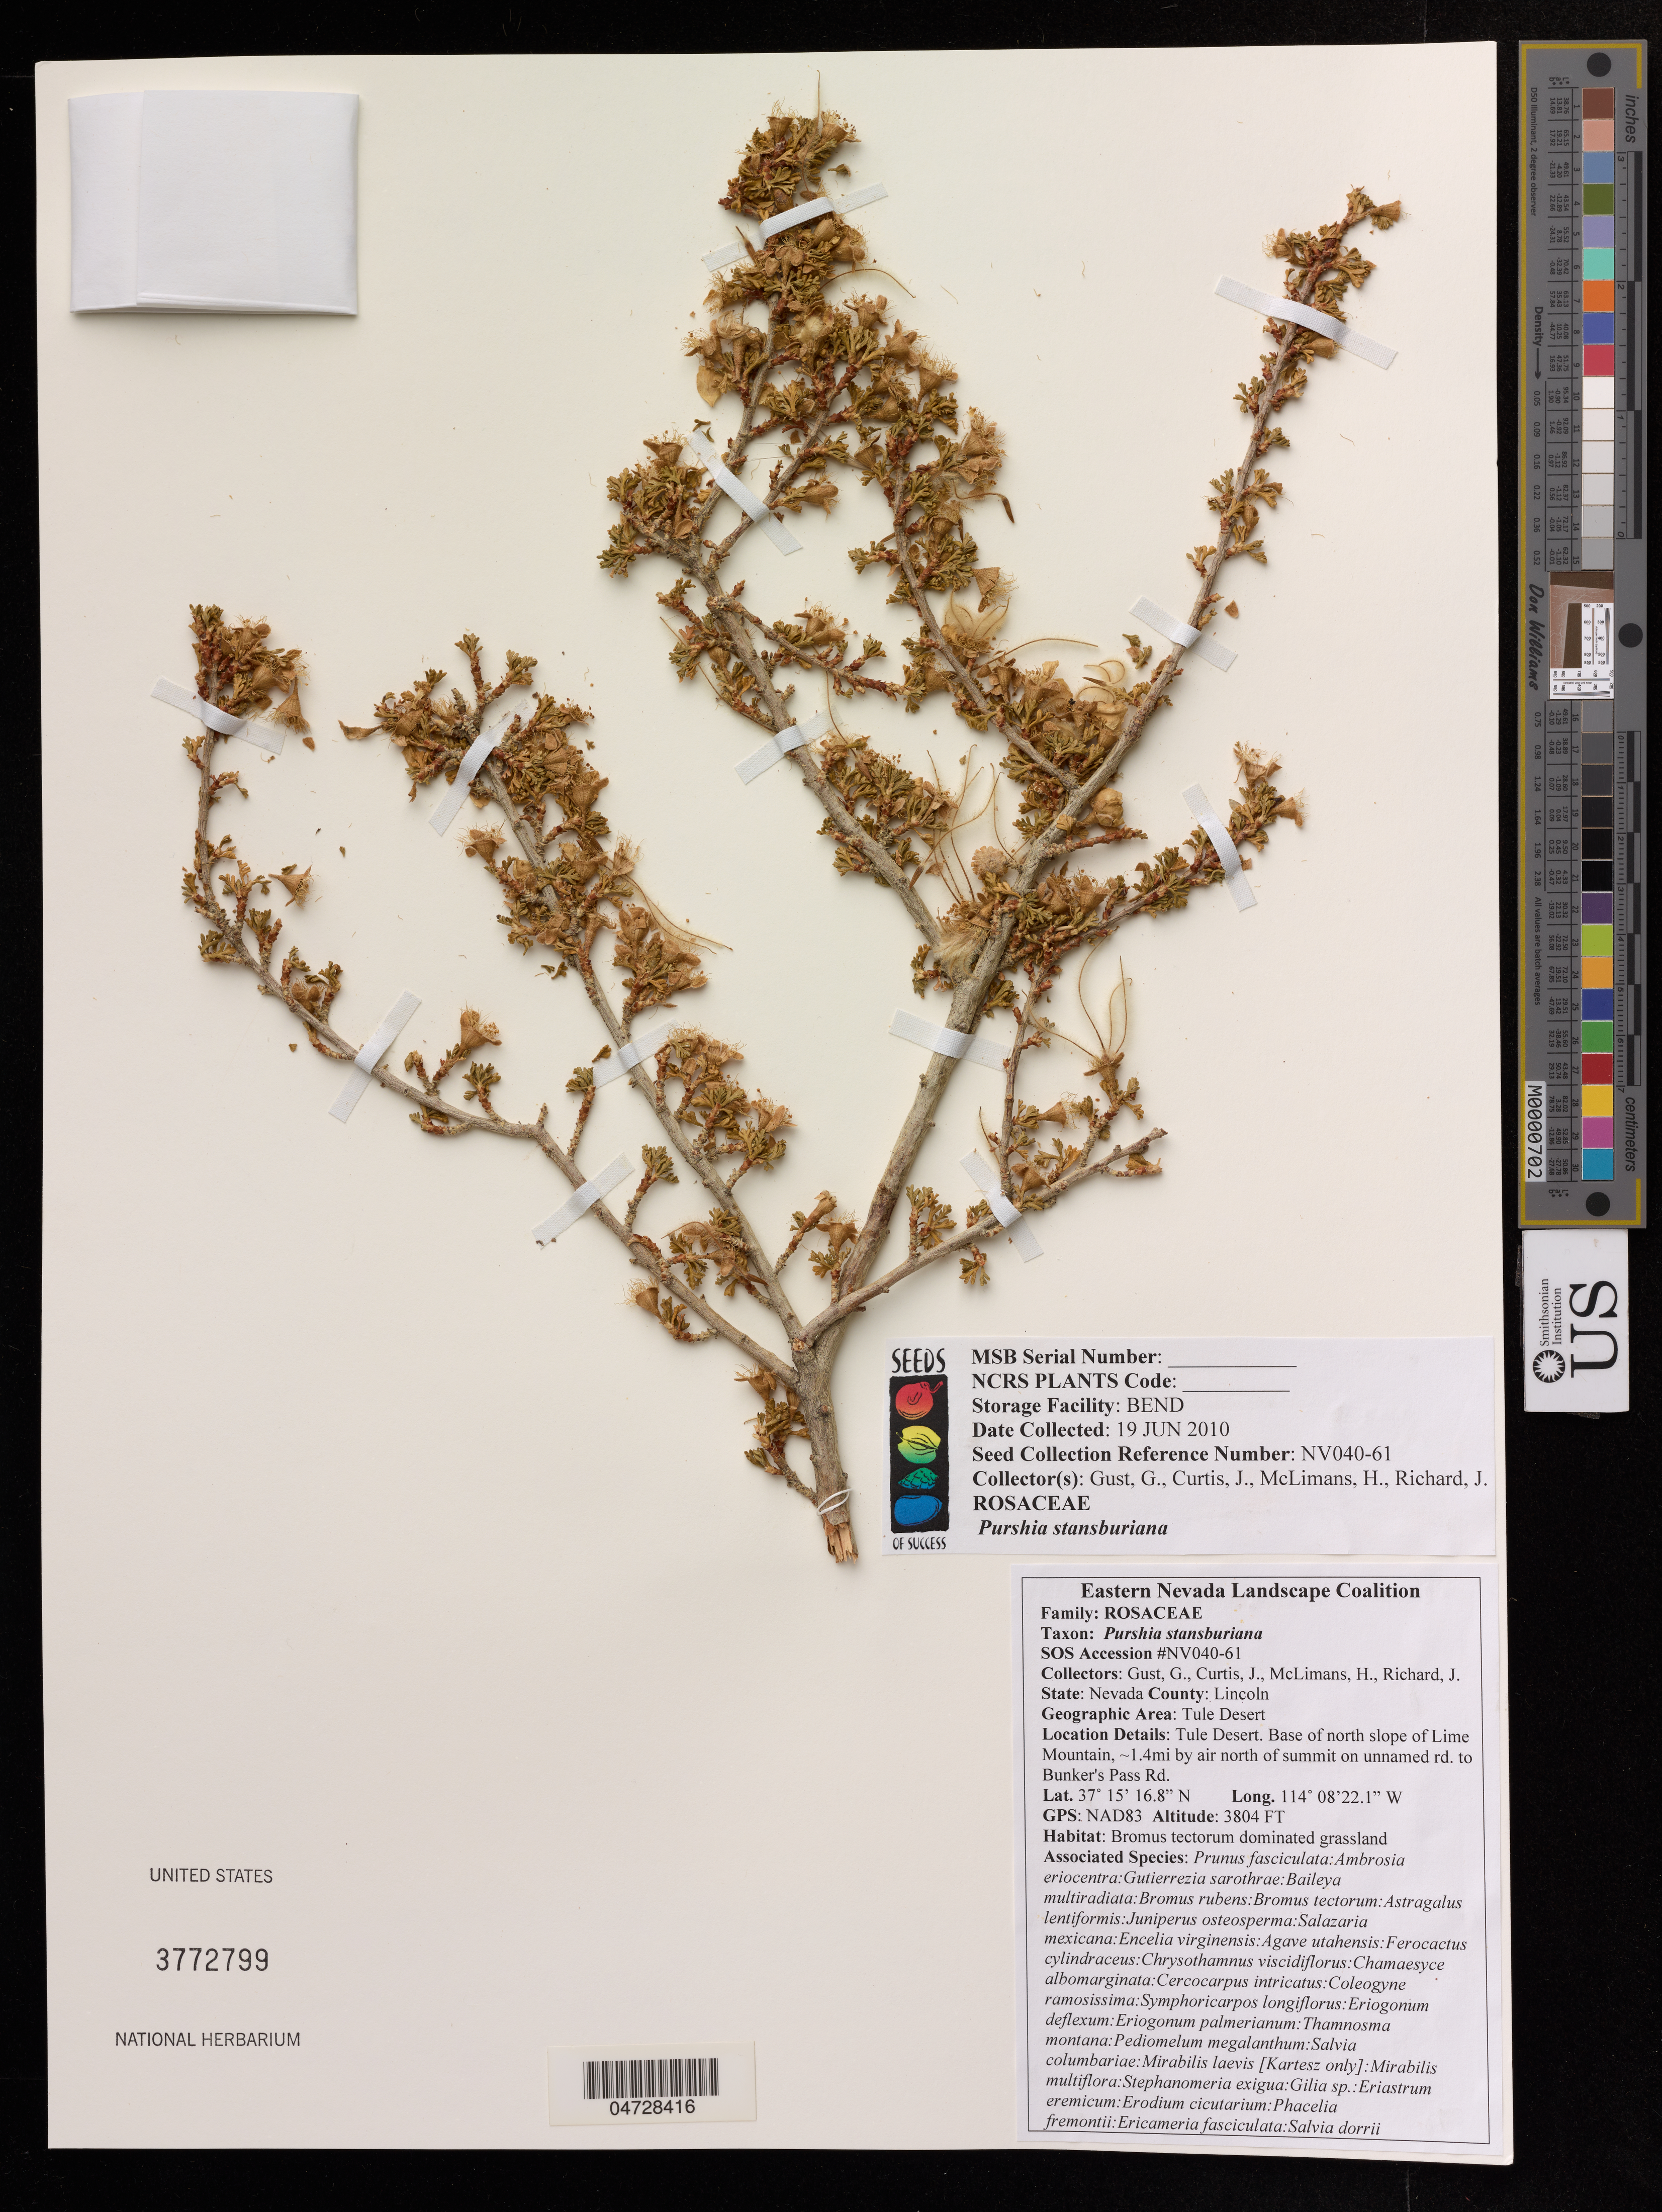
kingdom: Plantae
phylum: Tracheophyta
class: Magnoliopsida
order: Rosales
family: Rosaceae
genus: Purshia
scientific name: Purshia stansburyana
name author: (Torr.) Henrickson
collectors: G. Gust, J. Curtis & H. McLimans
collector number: NV040-61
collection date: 2010-06-19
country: United States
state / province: Nevada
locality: Lincoln, Tule Desert. Base of north slope of Lime Mountain, ~1.4mi by air north of summit on unnamed rd. to Bunker's Pass Rd.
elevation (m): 1159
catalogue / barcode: US 3772799